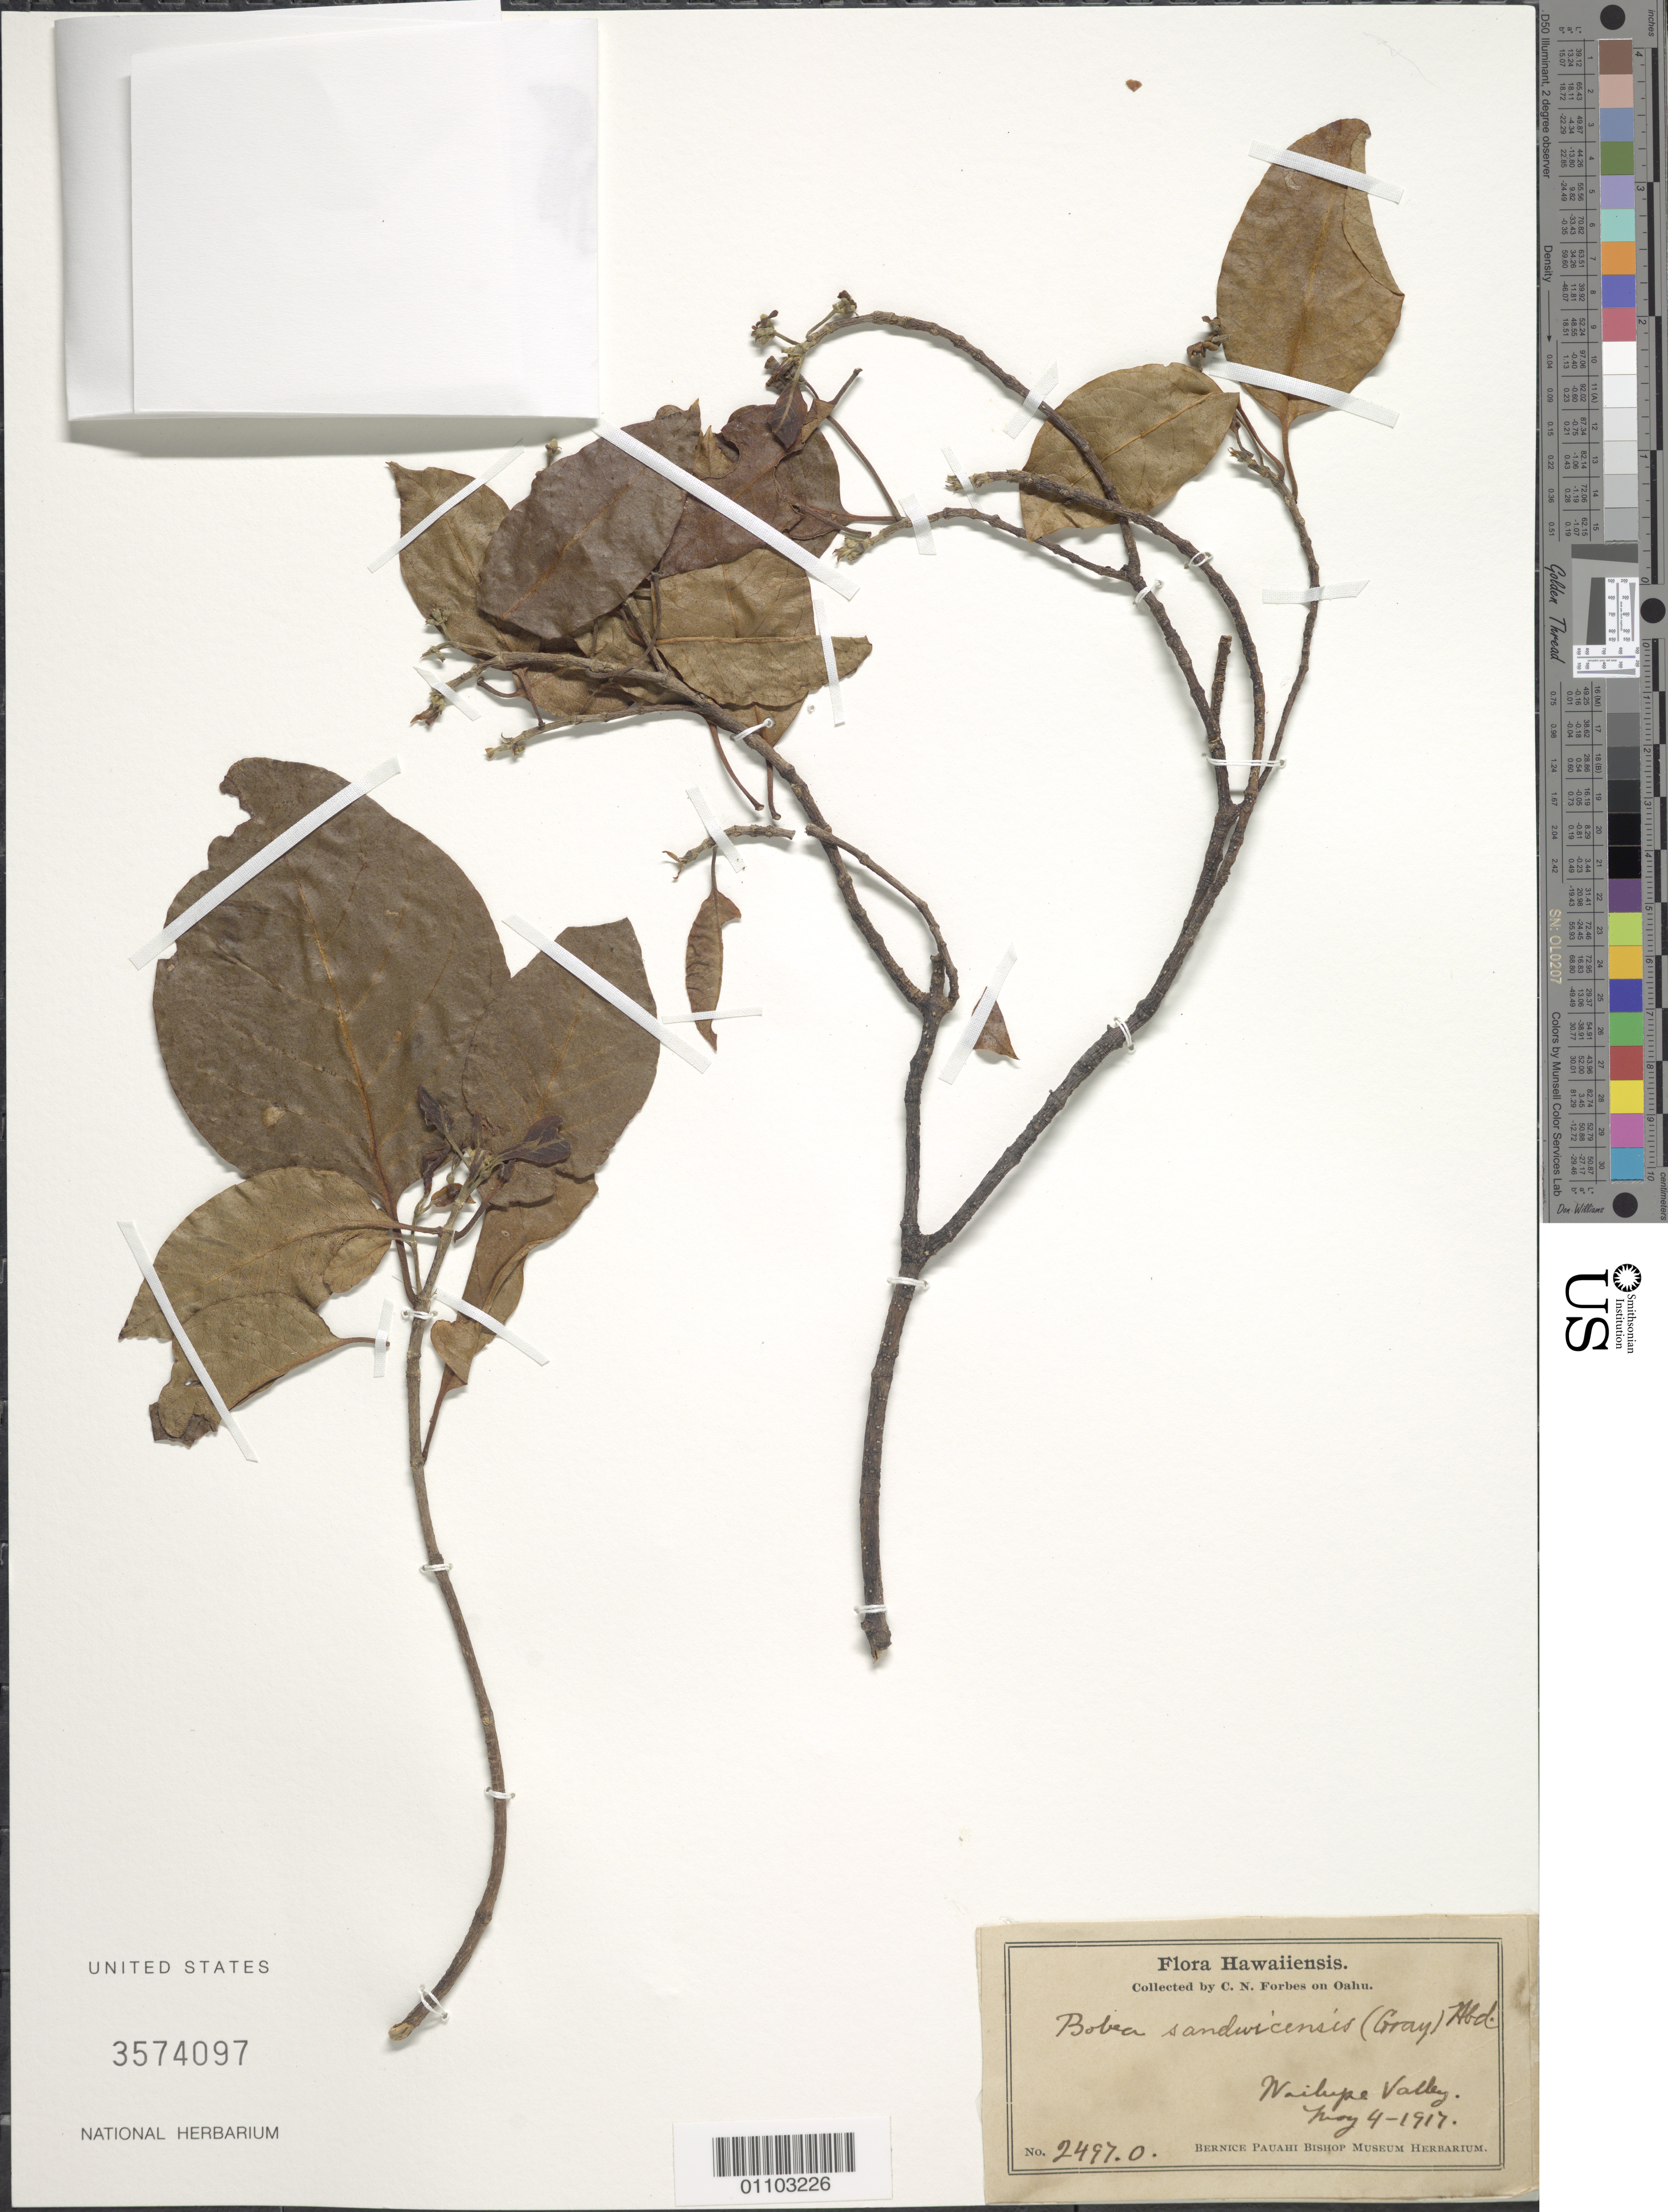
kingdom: Plantae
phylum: Tracheophyta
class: Magnoliopsida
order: Gentianales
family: Rubiaceae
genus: Bobea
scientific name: Bobea sandwicensis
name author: (A. Gray) Hillebr.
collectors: C. N. Forbes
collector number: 2497.O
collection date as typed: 4 May 1917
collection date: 1917-05-04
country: United States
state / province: Hawaii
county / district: Honolulu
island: Oahu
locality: Wailupe Valley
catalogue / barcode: US 3574097